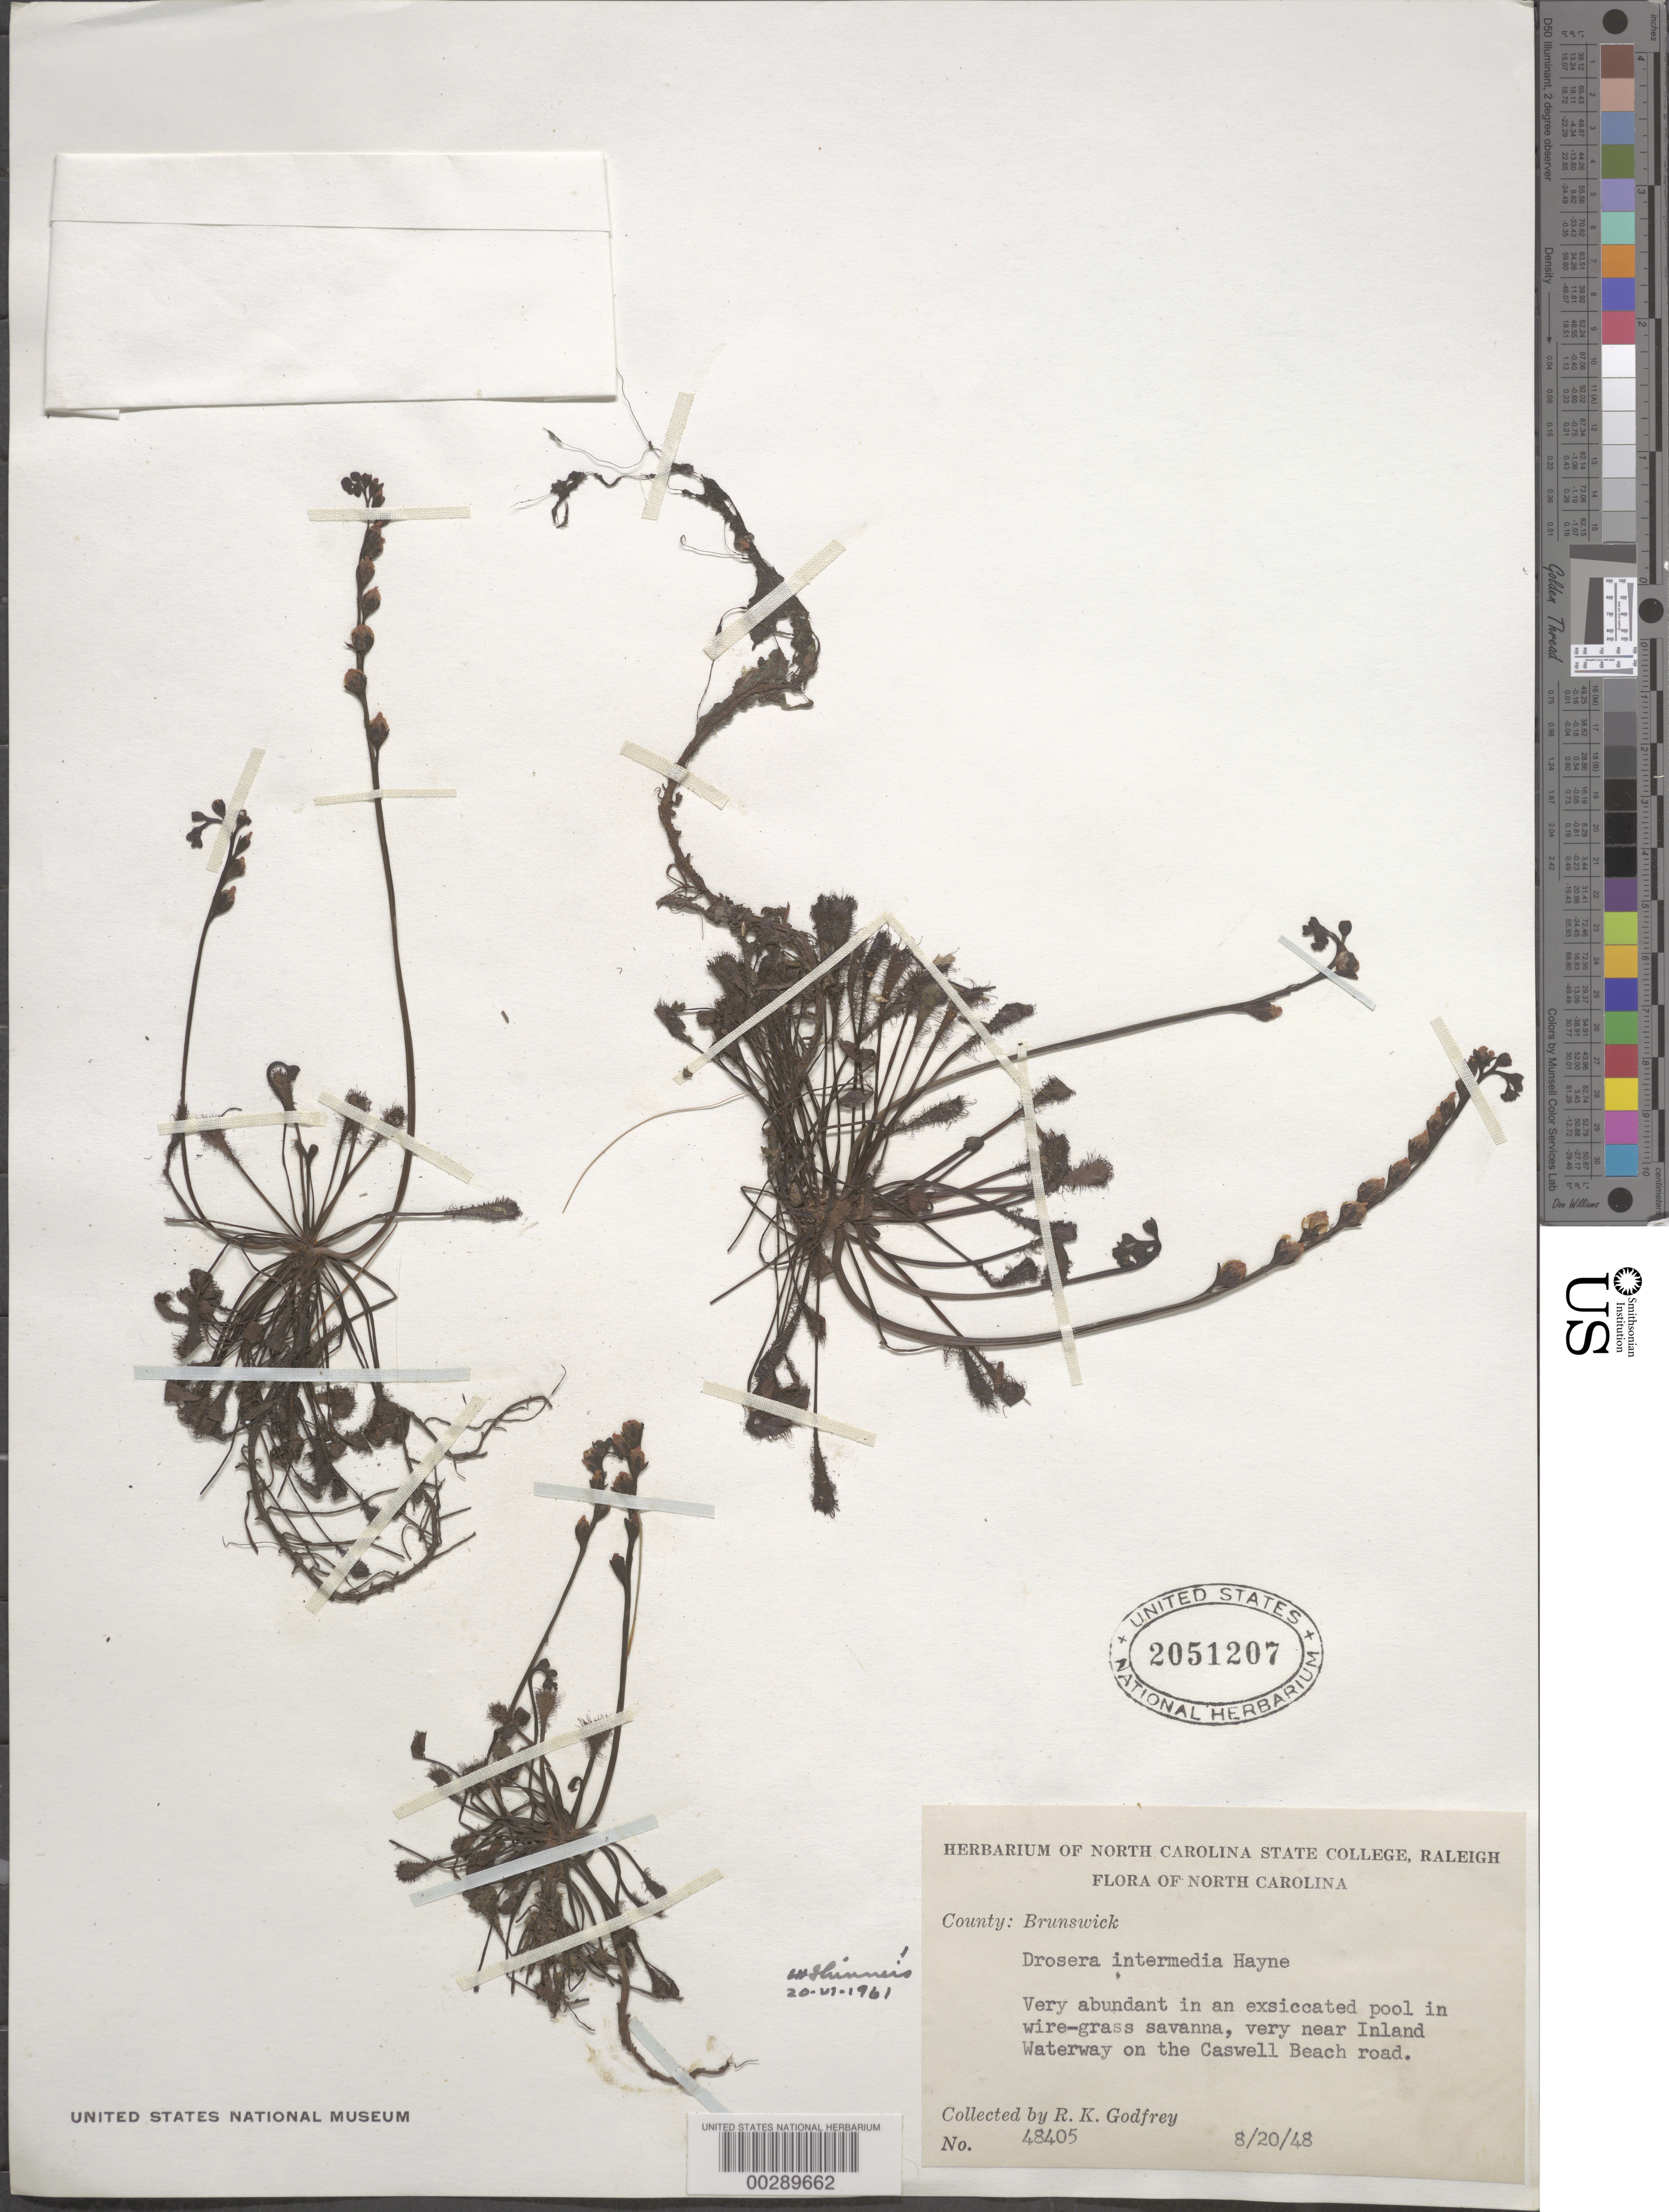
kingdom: Plantae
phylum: Tracheophyta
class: Magnoliopsida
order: Caryophyllales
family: Droseraceae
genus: Drosera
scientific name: Drosera intermedia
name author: Hayne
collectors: R. K. Godfrey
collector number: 48405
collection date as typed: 20 Aug 1948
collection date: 1948-08-20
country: United States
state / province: North Carolina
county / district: Brunswick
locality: Near inland waterway on the caswell beach rd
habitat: Exsiccated pool in wire grass savanna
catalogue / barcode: US 2051207